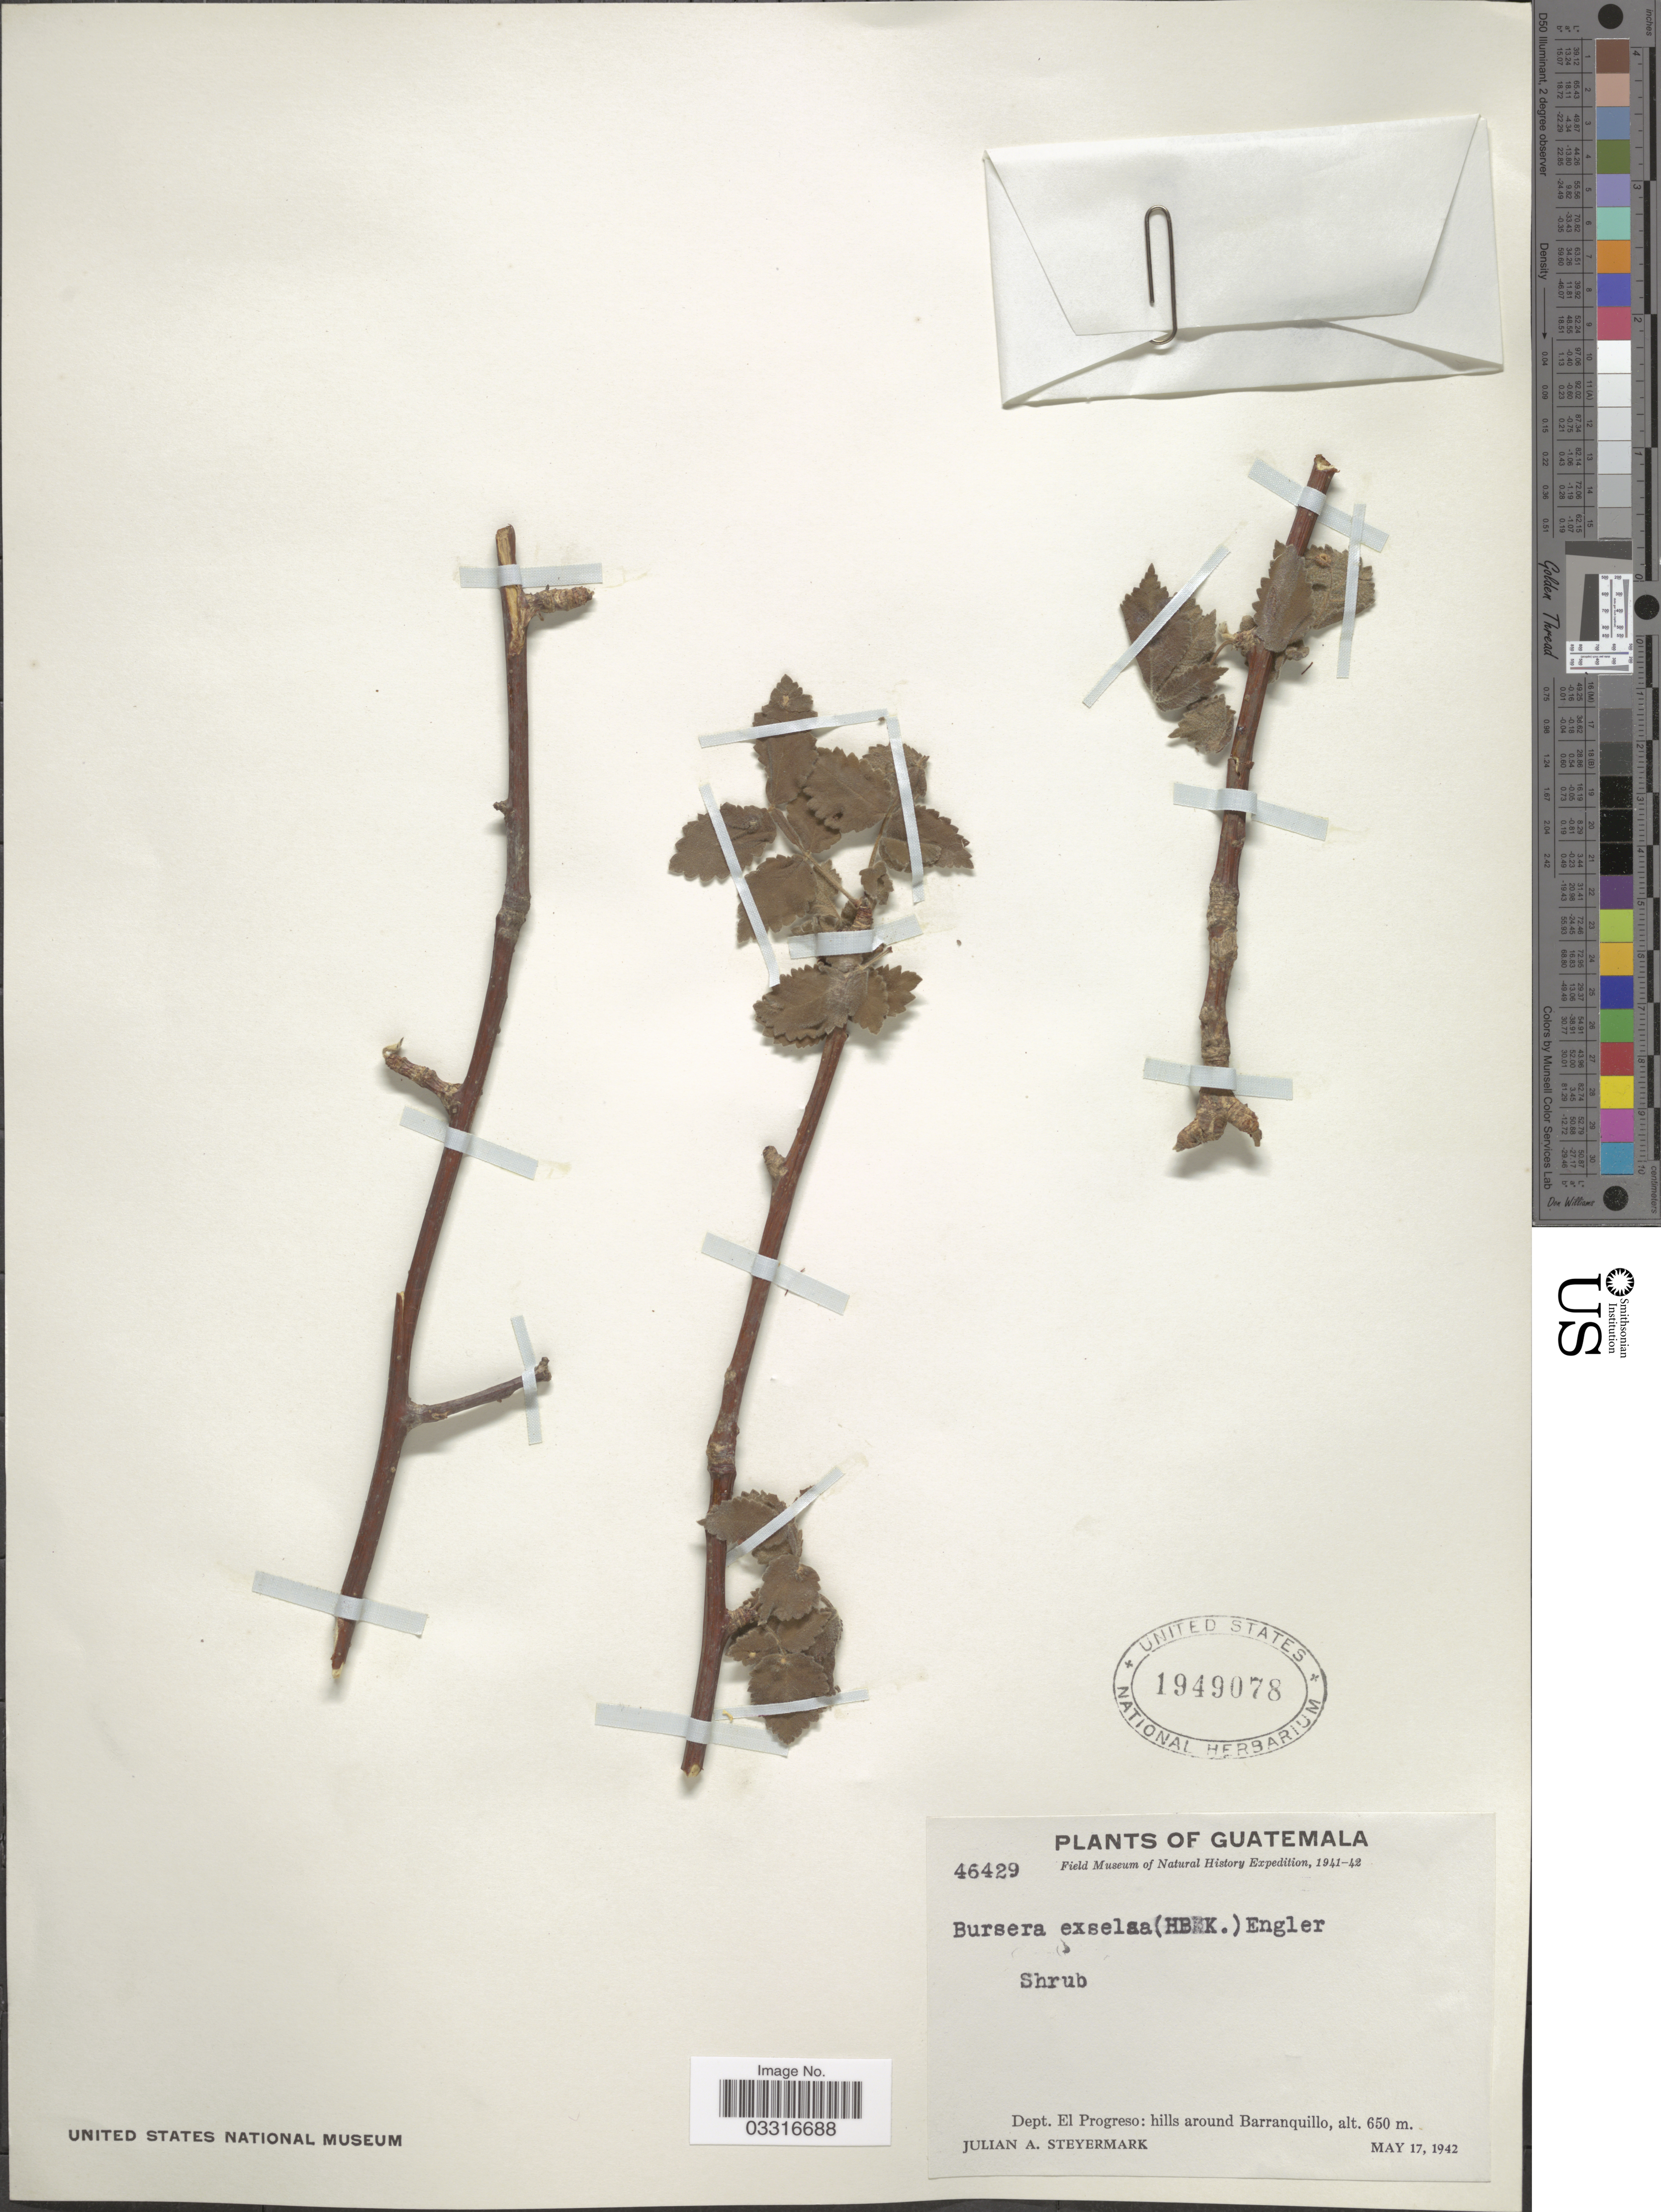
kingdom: Plantae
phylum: Tracheophyta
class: Magnoliopsida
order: Sapindales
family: Burseraceae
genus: Bursera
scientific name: Bursera excelsa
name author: (Kunth) Engl.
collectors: J. Steyermark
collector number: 46429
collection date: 1942-05-17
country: Guatemala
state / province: El Progreso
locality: Dept. El Progreso: hills around Barranquillo.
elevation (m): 650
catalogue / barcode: US 1949078